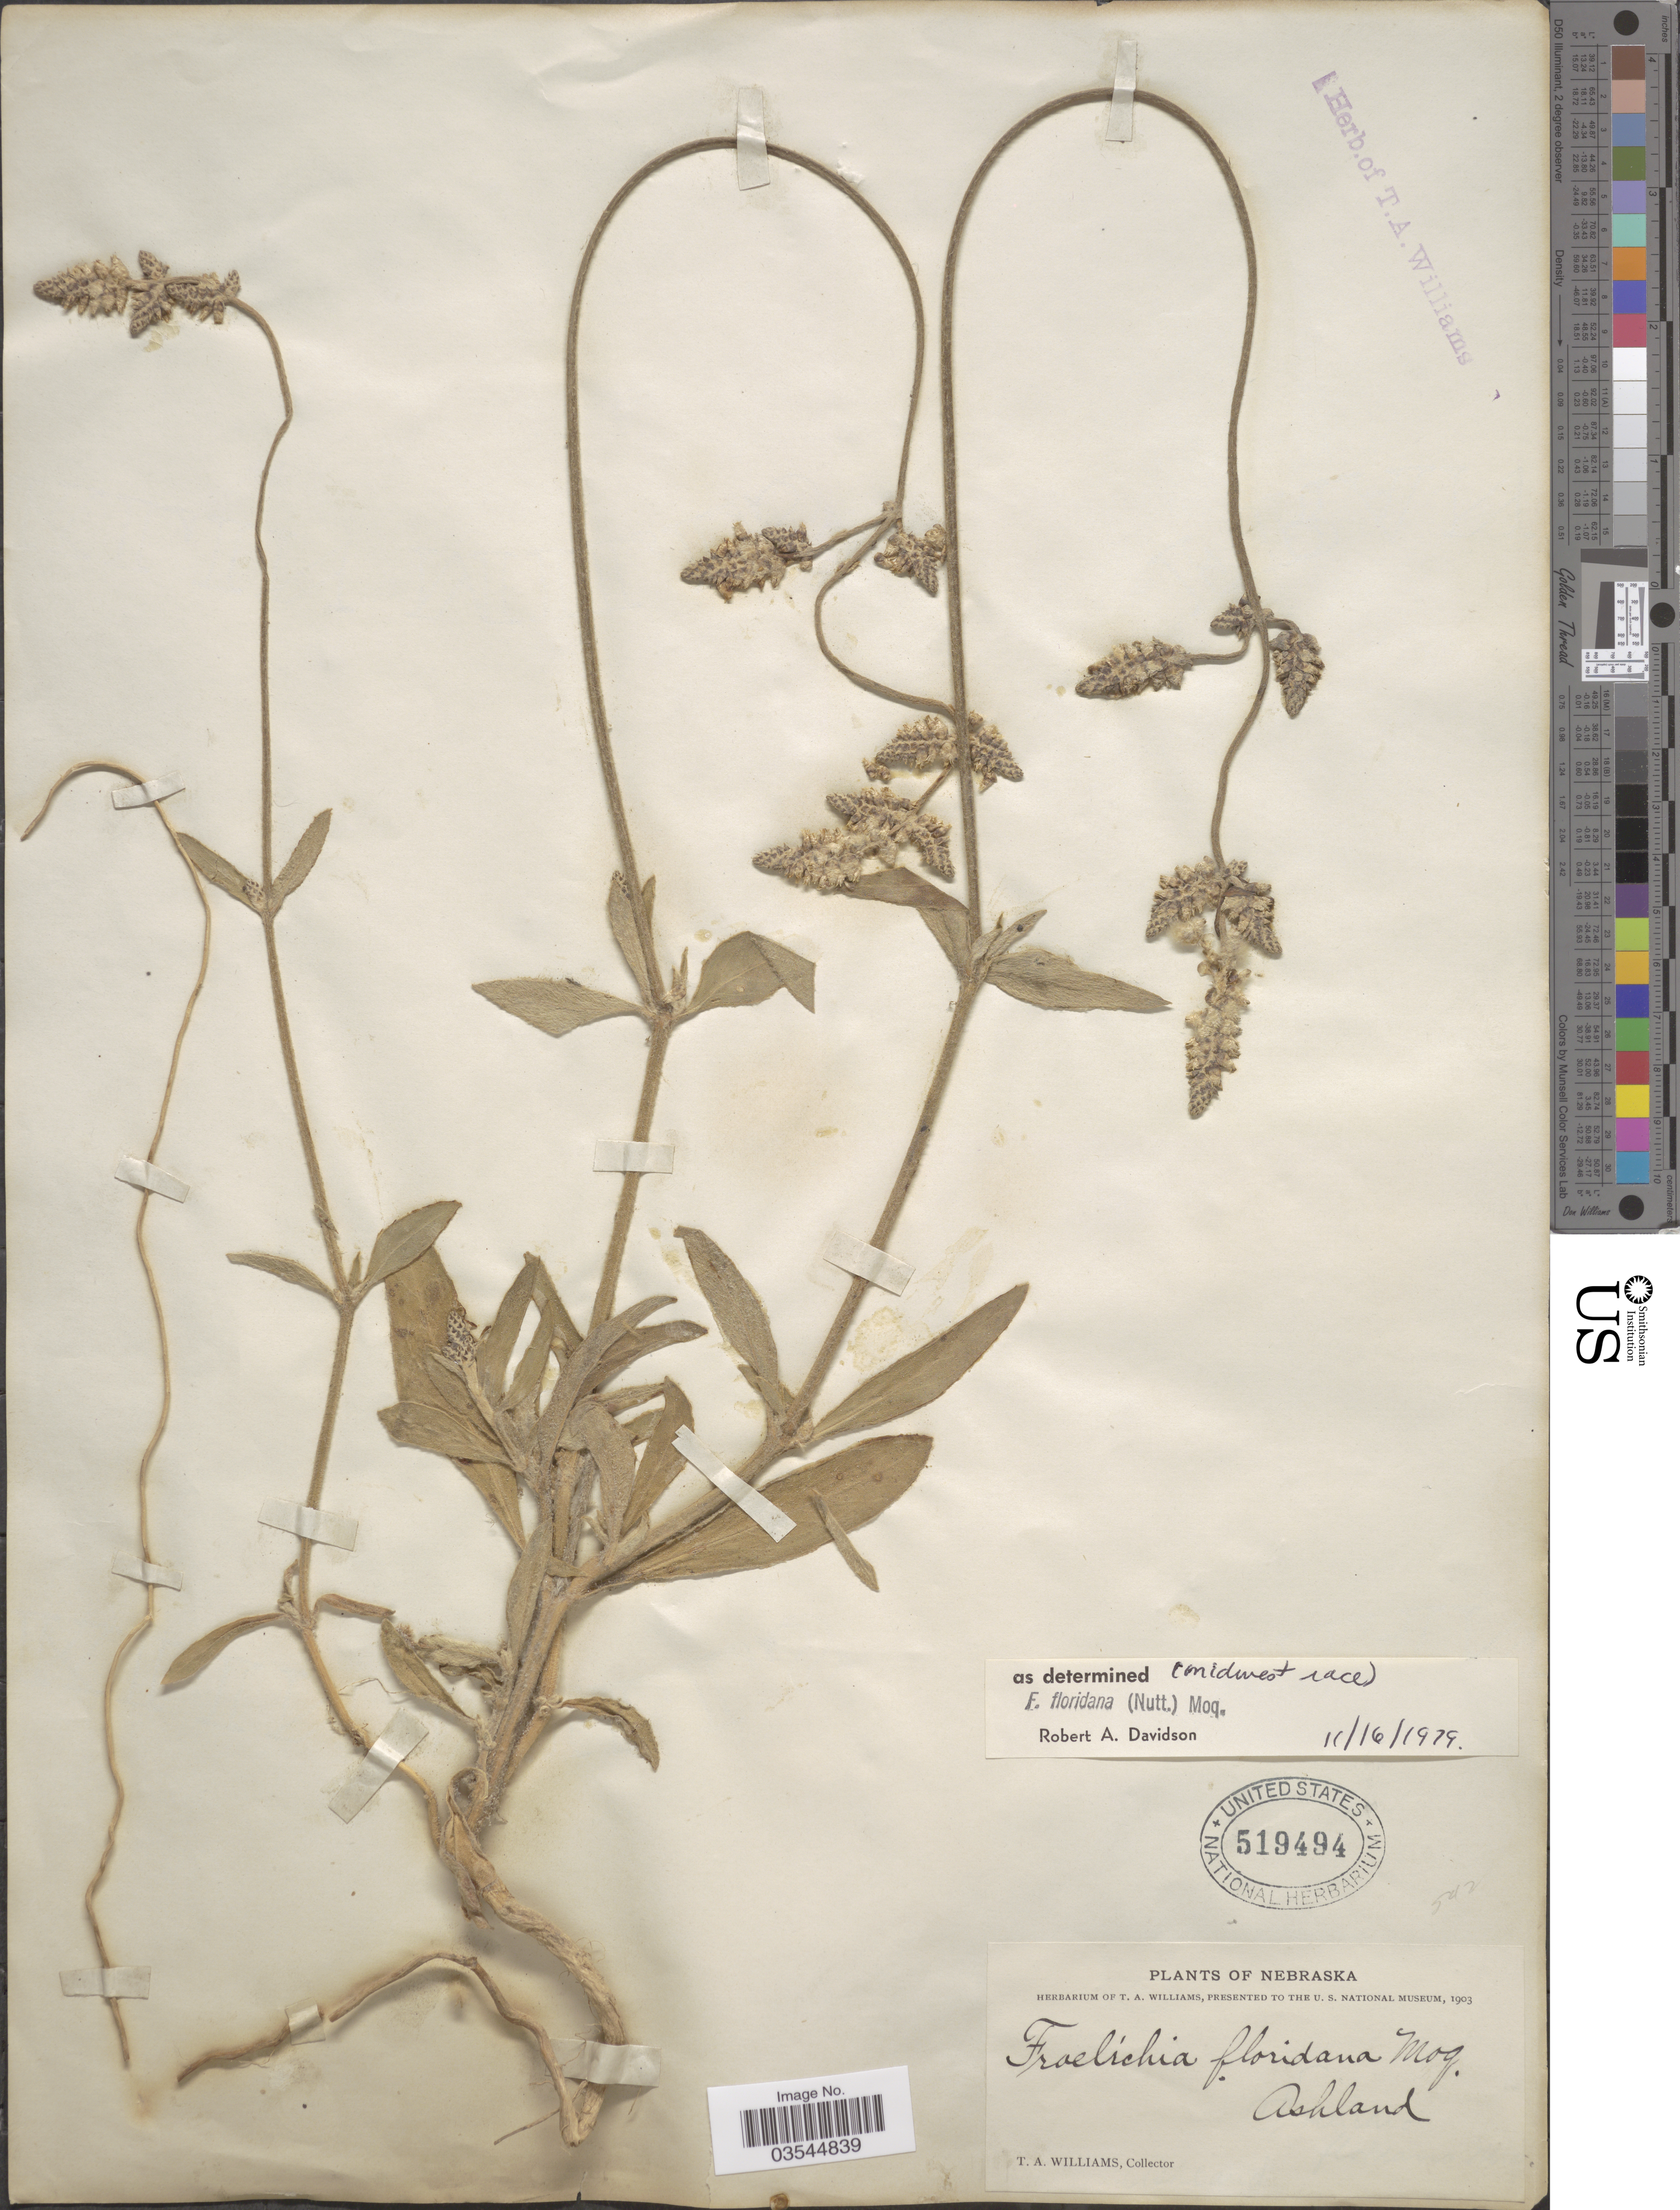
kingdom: Plantae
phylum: Tracheophyta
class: Magnoliopsida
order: Caryophyllales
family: Amaranthaceae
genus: Froelichia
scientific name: Froelichia floridana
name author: (Nutt.) Moq.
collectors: T. Williams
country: United States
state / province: Nebraska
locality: Ashland.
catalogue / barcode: US 519494